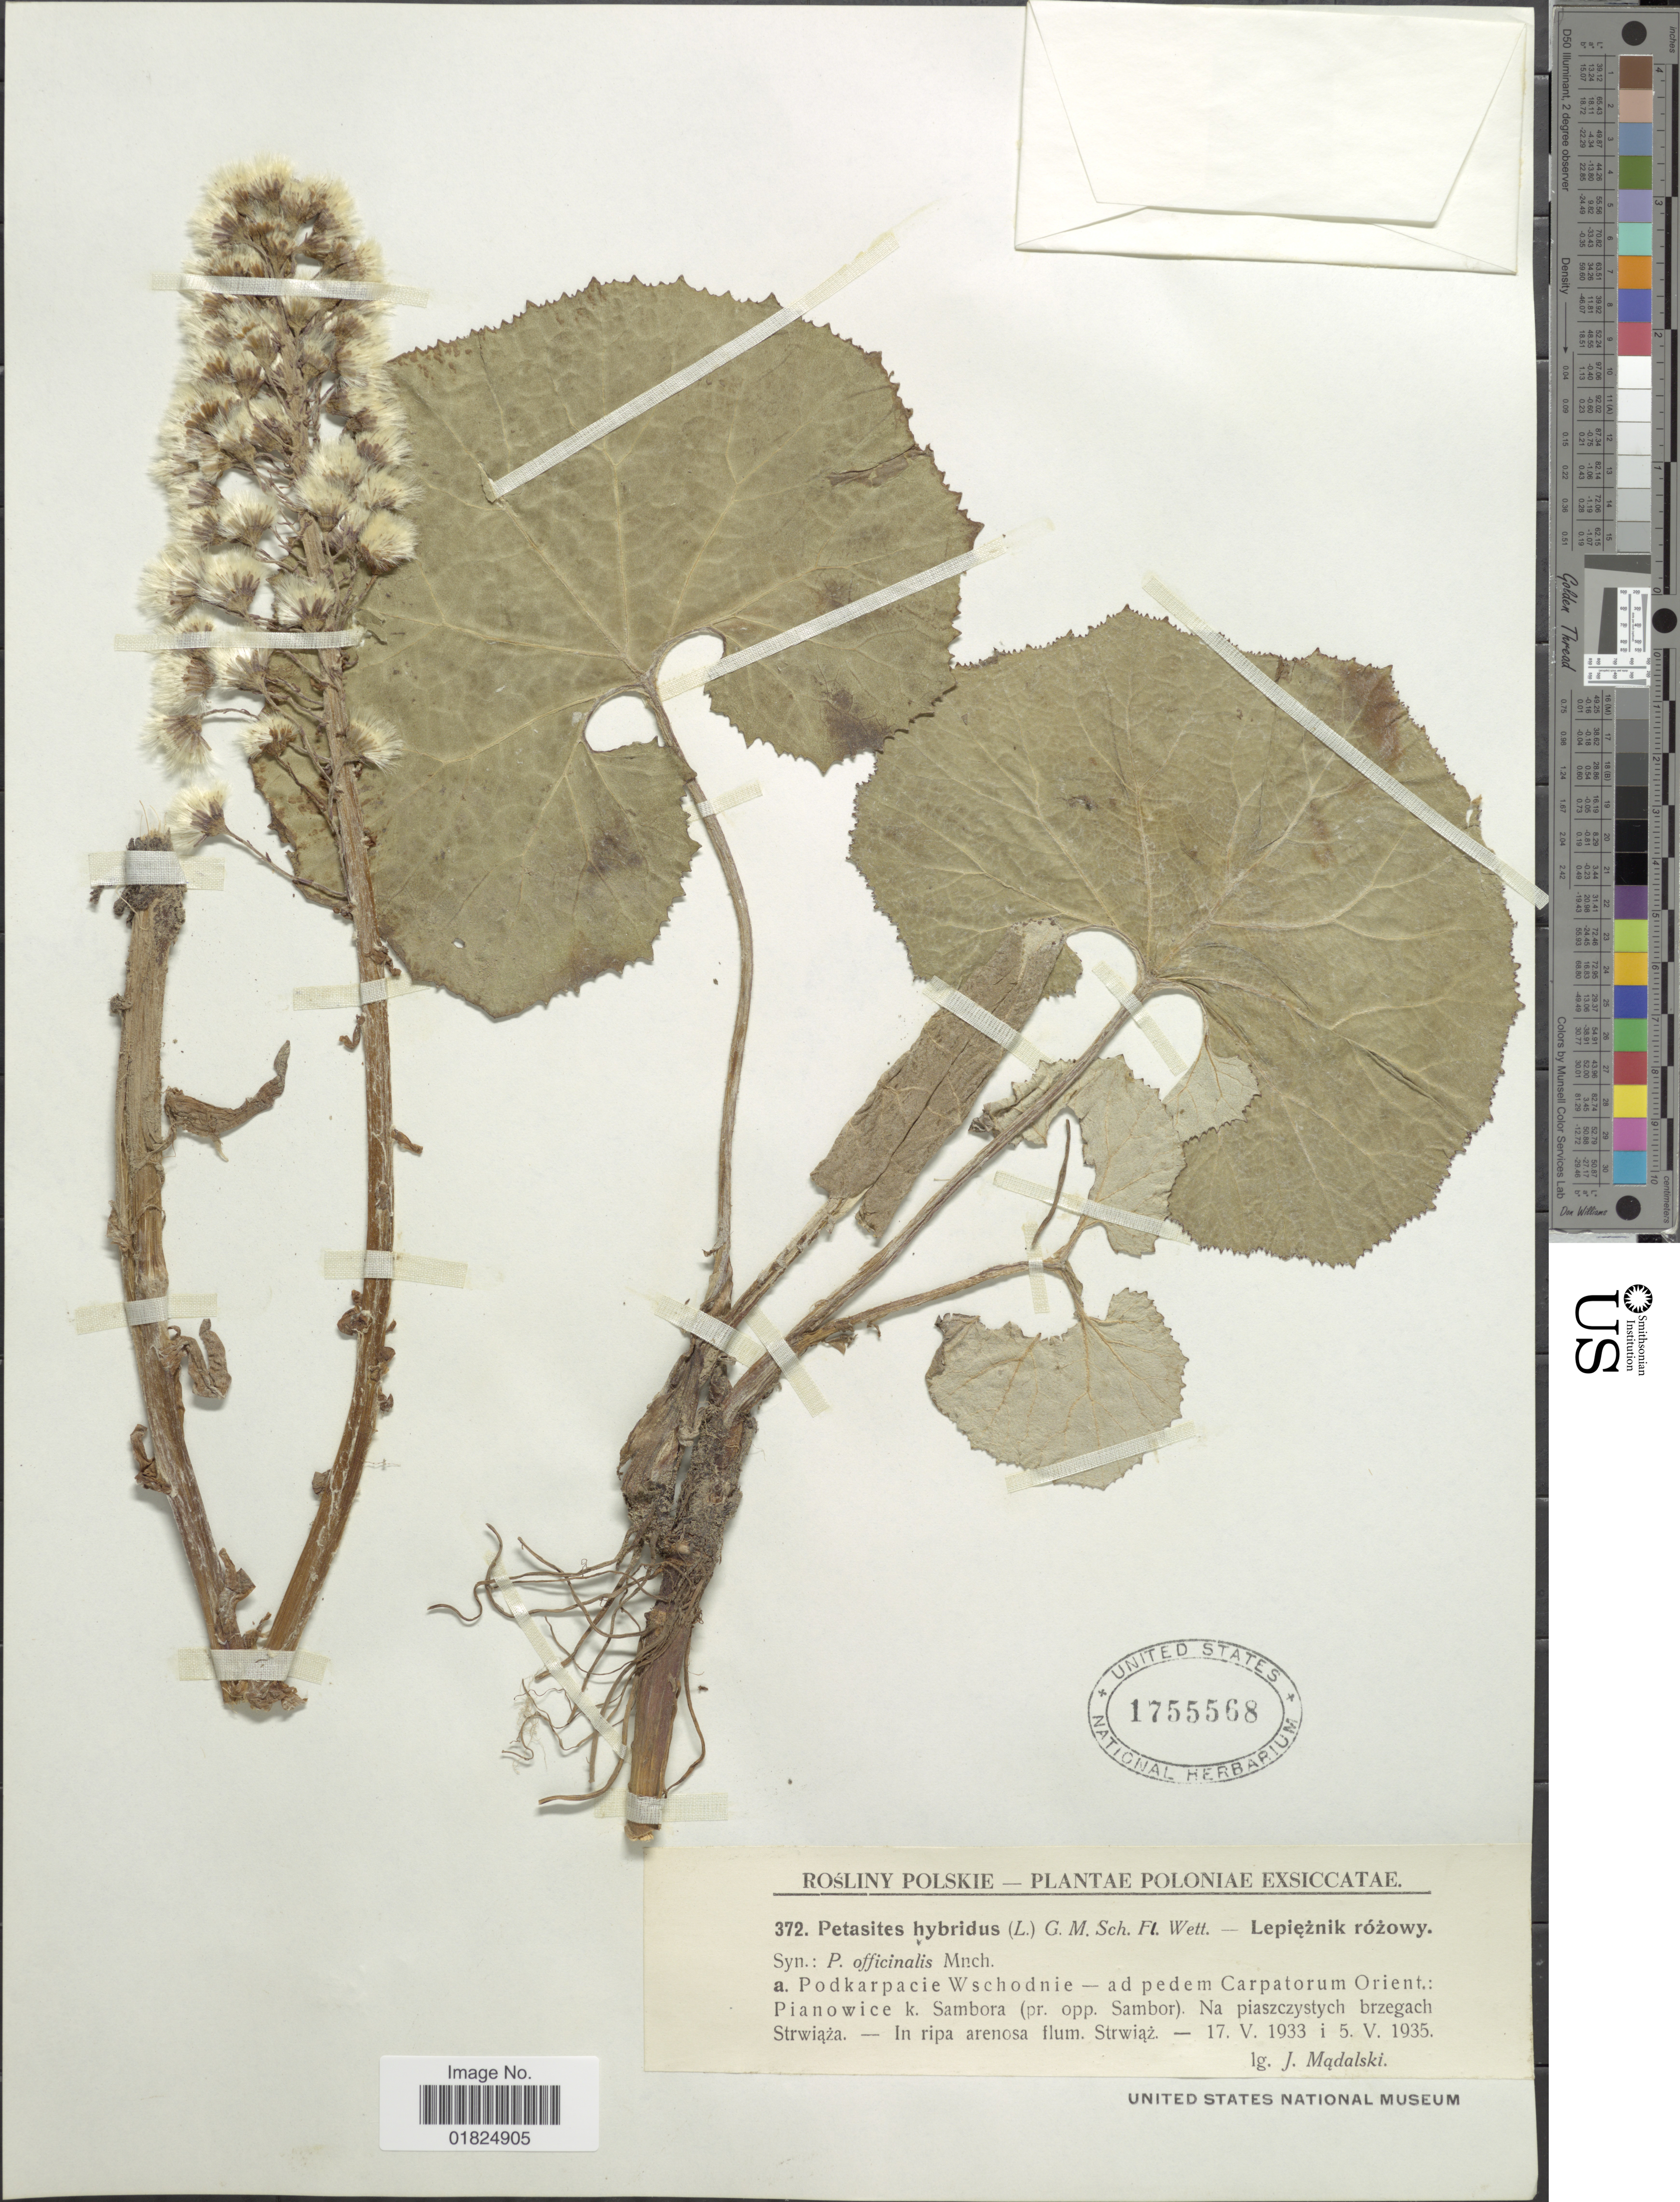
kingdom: Plantae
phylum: Tracheophyta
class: Magnoliopsida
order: Asterales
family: Asteraceae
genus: Petasites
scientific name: Petasites hybridus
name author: (L.) G. Gaertn. et al.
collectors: J. Madalski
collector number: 372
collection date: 1933-05-17/1935-05-05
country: Poland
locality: Podkarpacie Wschodnie-ad pedem Carpatorum Orient.: Pianowice k. Sambora (pr. opp. Sambor). Na piasczystych brzegach Strwiaza.- In ripa arenosa flum Strwiaz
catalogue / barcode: US 1755568